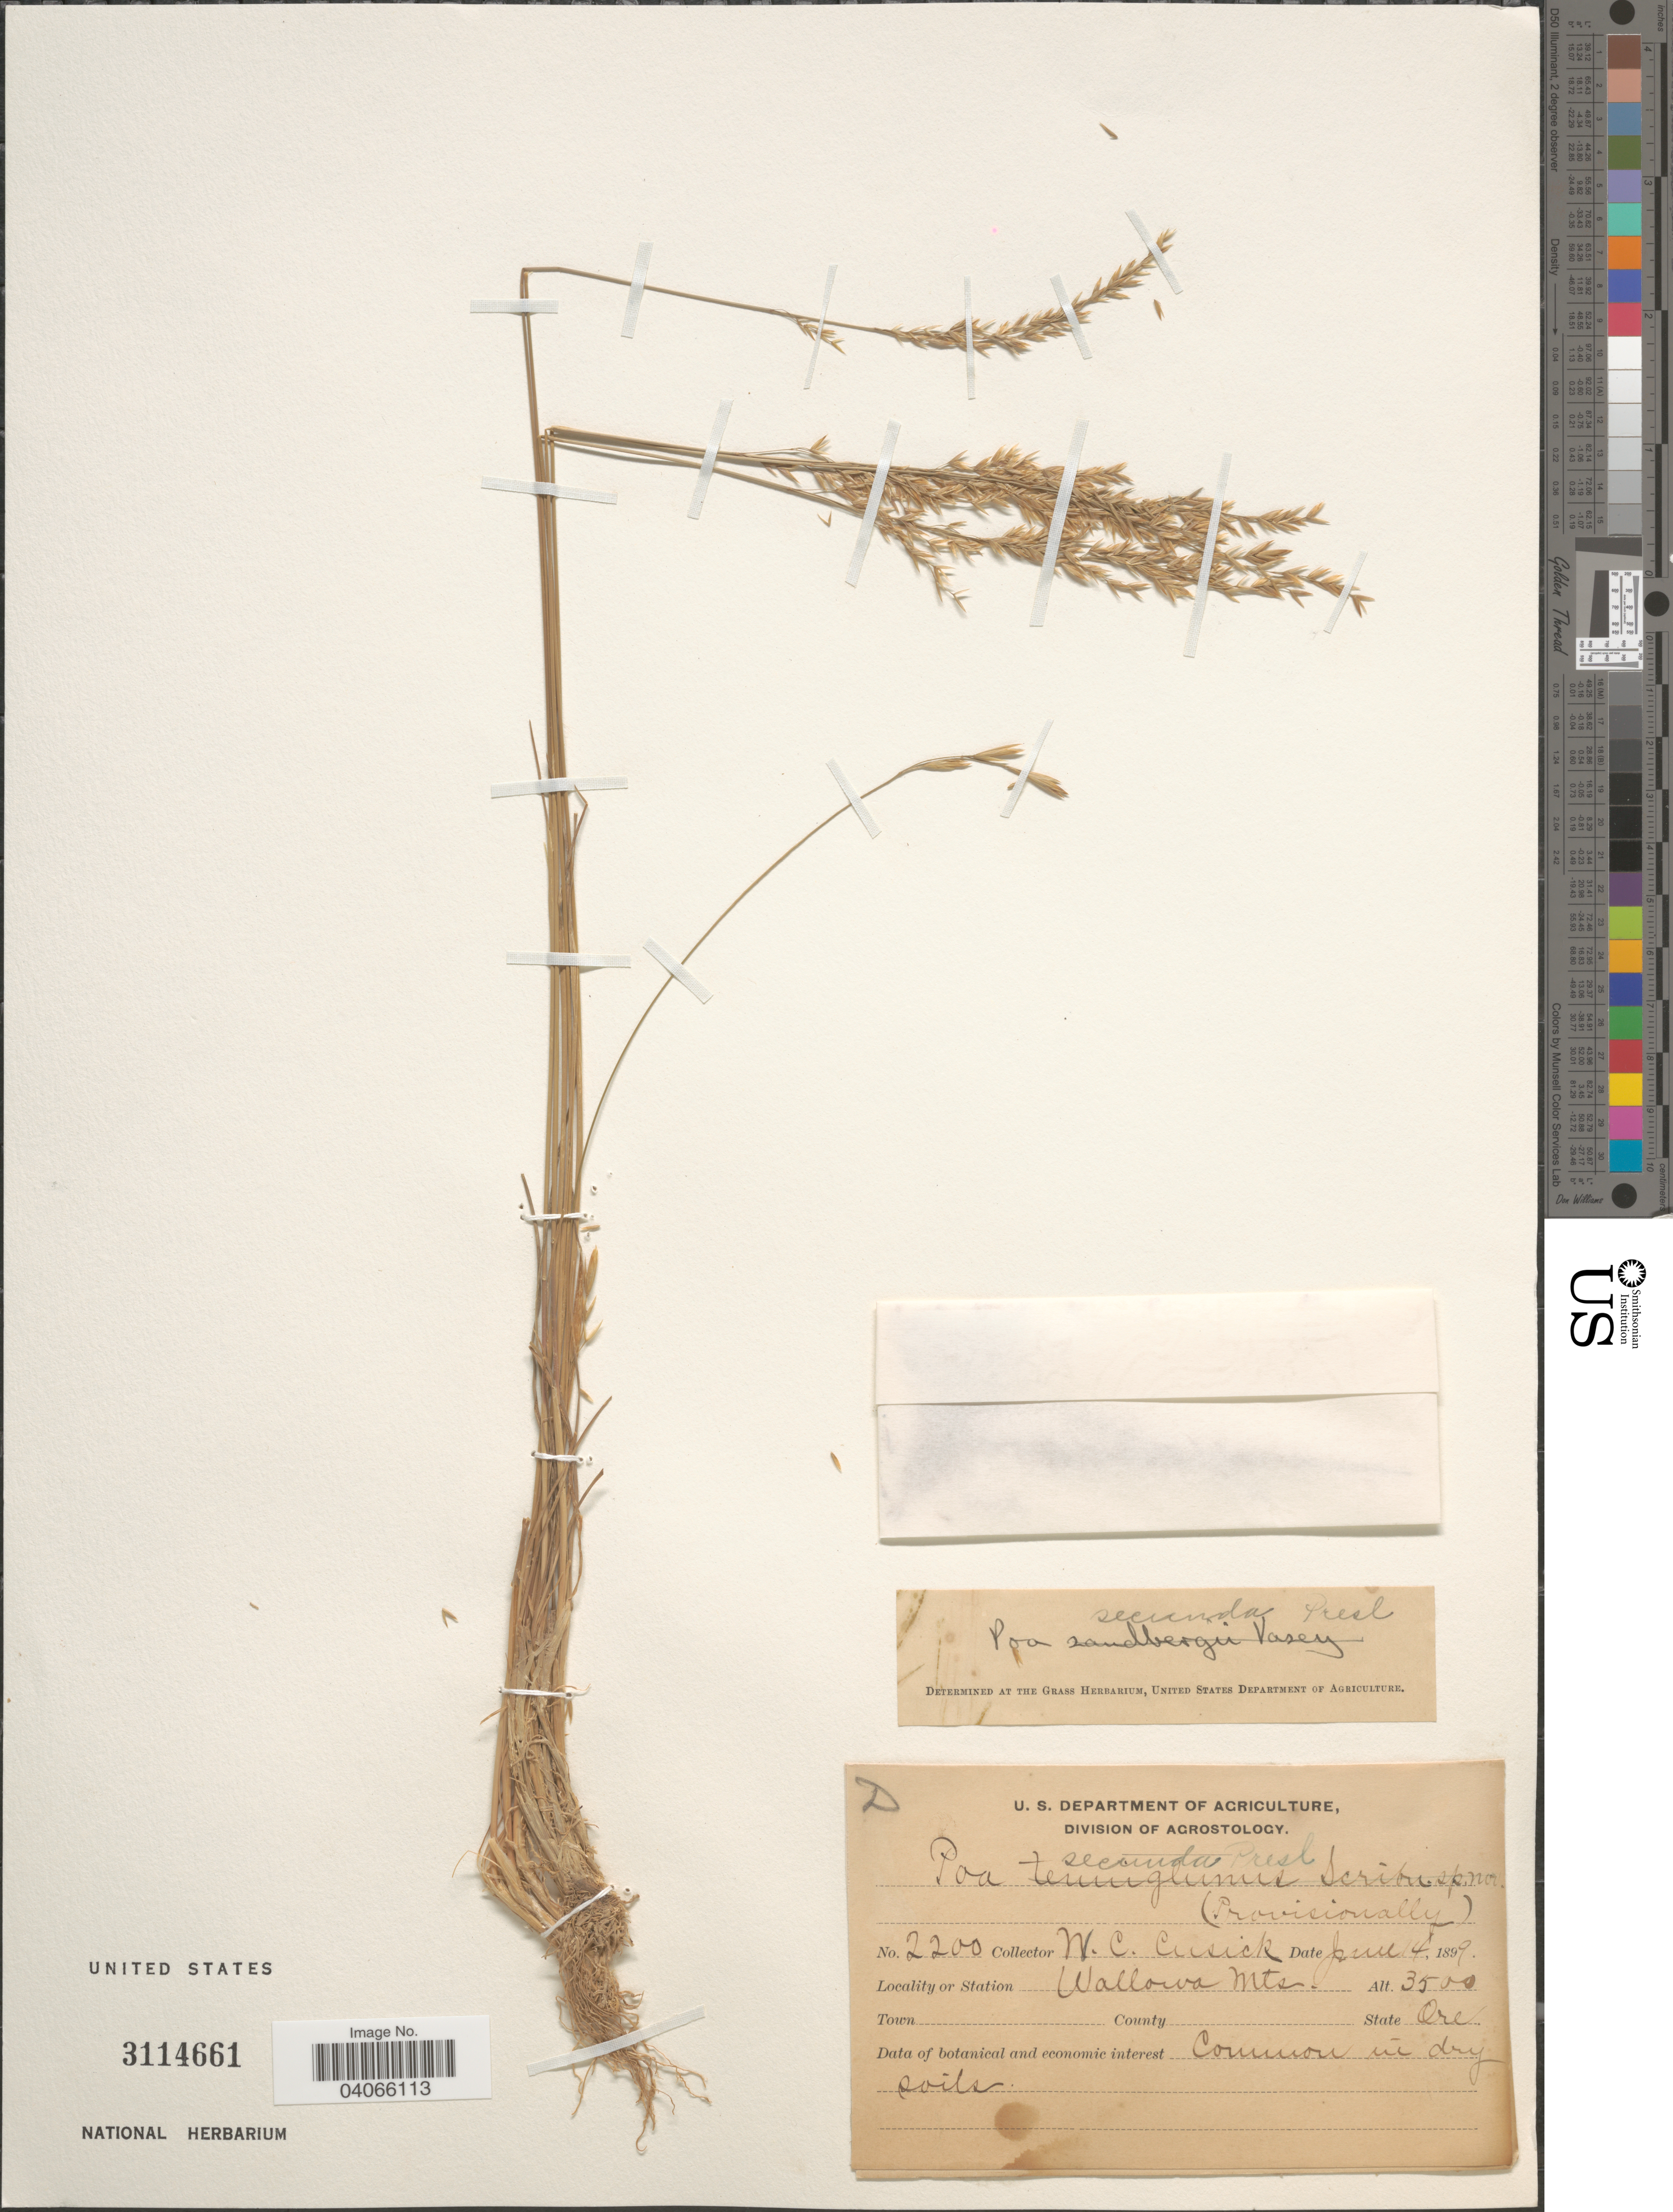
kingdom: Plantae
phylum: Tracheophyta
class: Liliopsida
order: Poales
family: Poaceae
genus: Poa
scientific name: Poa secunda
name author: J. Presl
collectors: W. C. Cusick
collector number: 2200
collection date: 1899-06-14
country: United States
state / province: Oregon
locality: Wallowa Mts.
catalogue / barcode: US 3114661